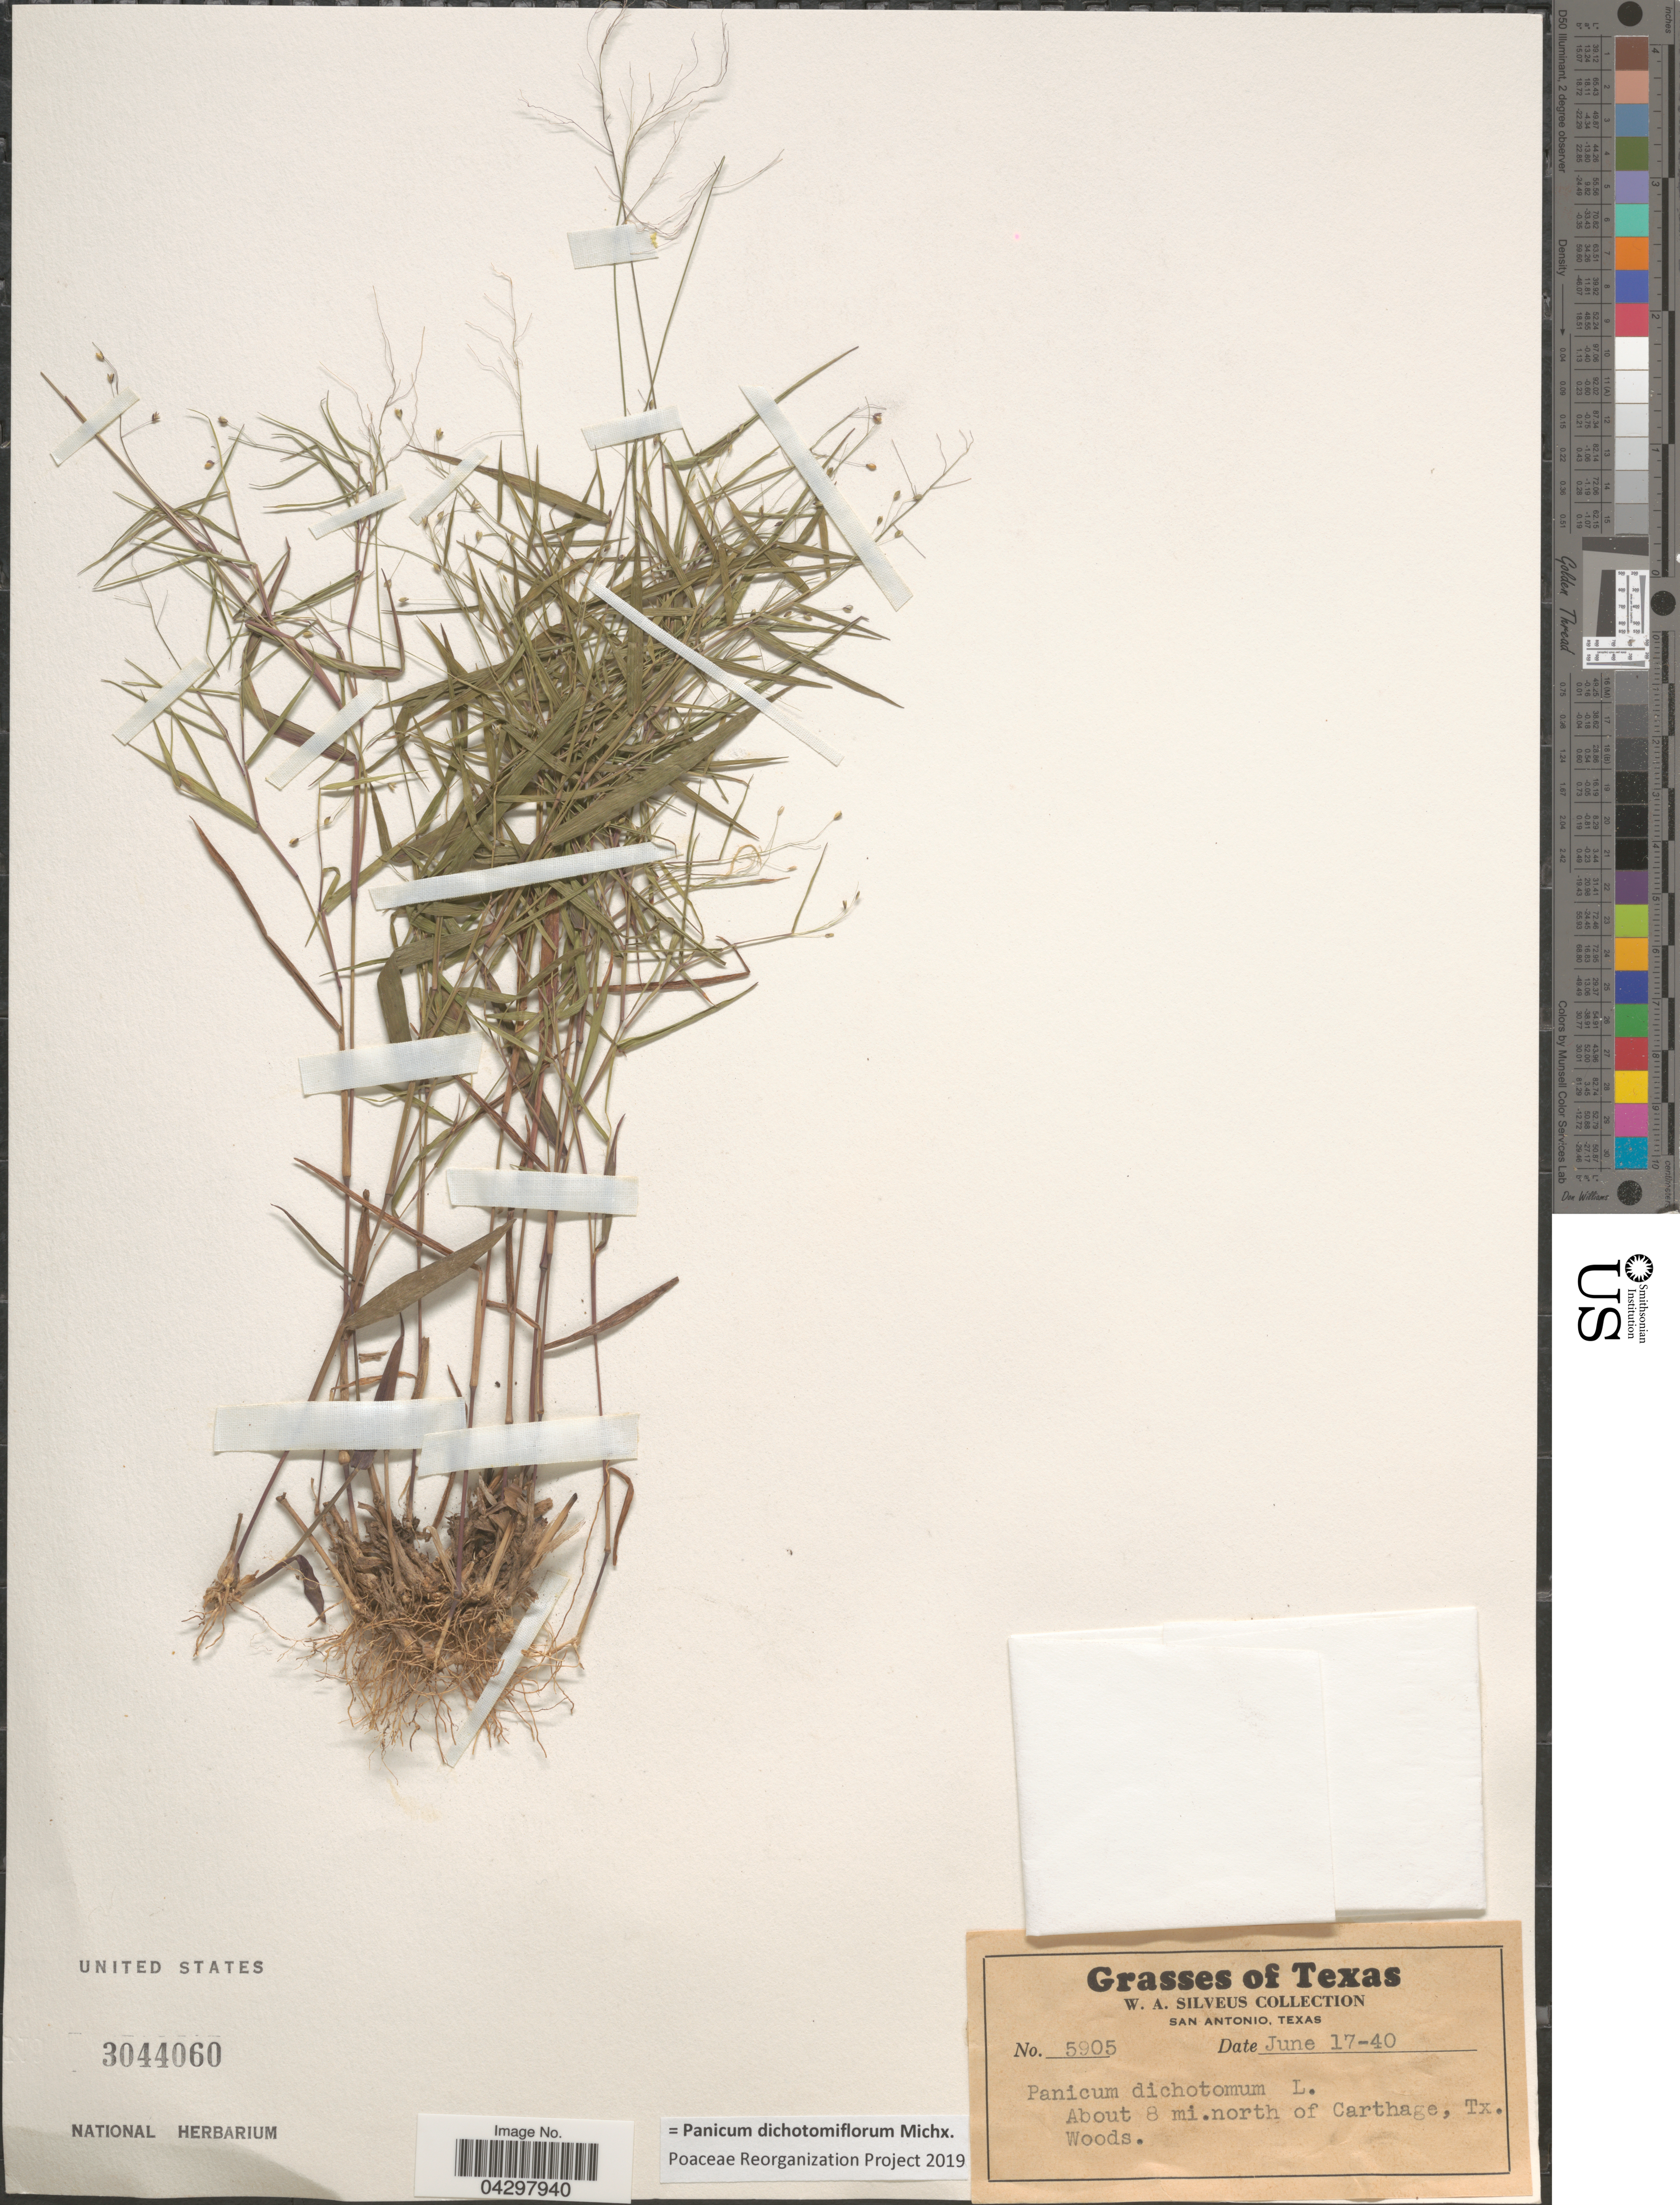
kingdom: Plantae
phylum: Tracheophyta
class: Liliopsida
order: Poales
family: Poaceae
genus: Panicum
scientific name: Panicum dichotomiflorum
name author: Michx.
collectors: W. Silveus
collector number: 5905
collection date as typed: Transcribed d/m/y: 17/6/40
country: United States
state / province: Texas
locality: About 8 mi.north of Carthage.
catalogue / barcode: US 3044060